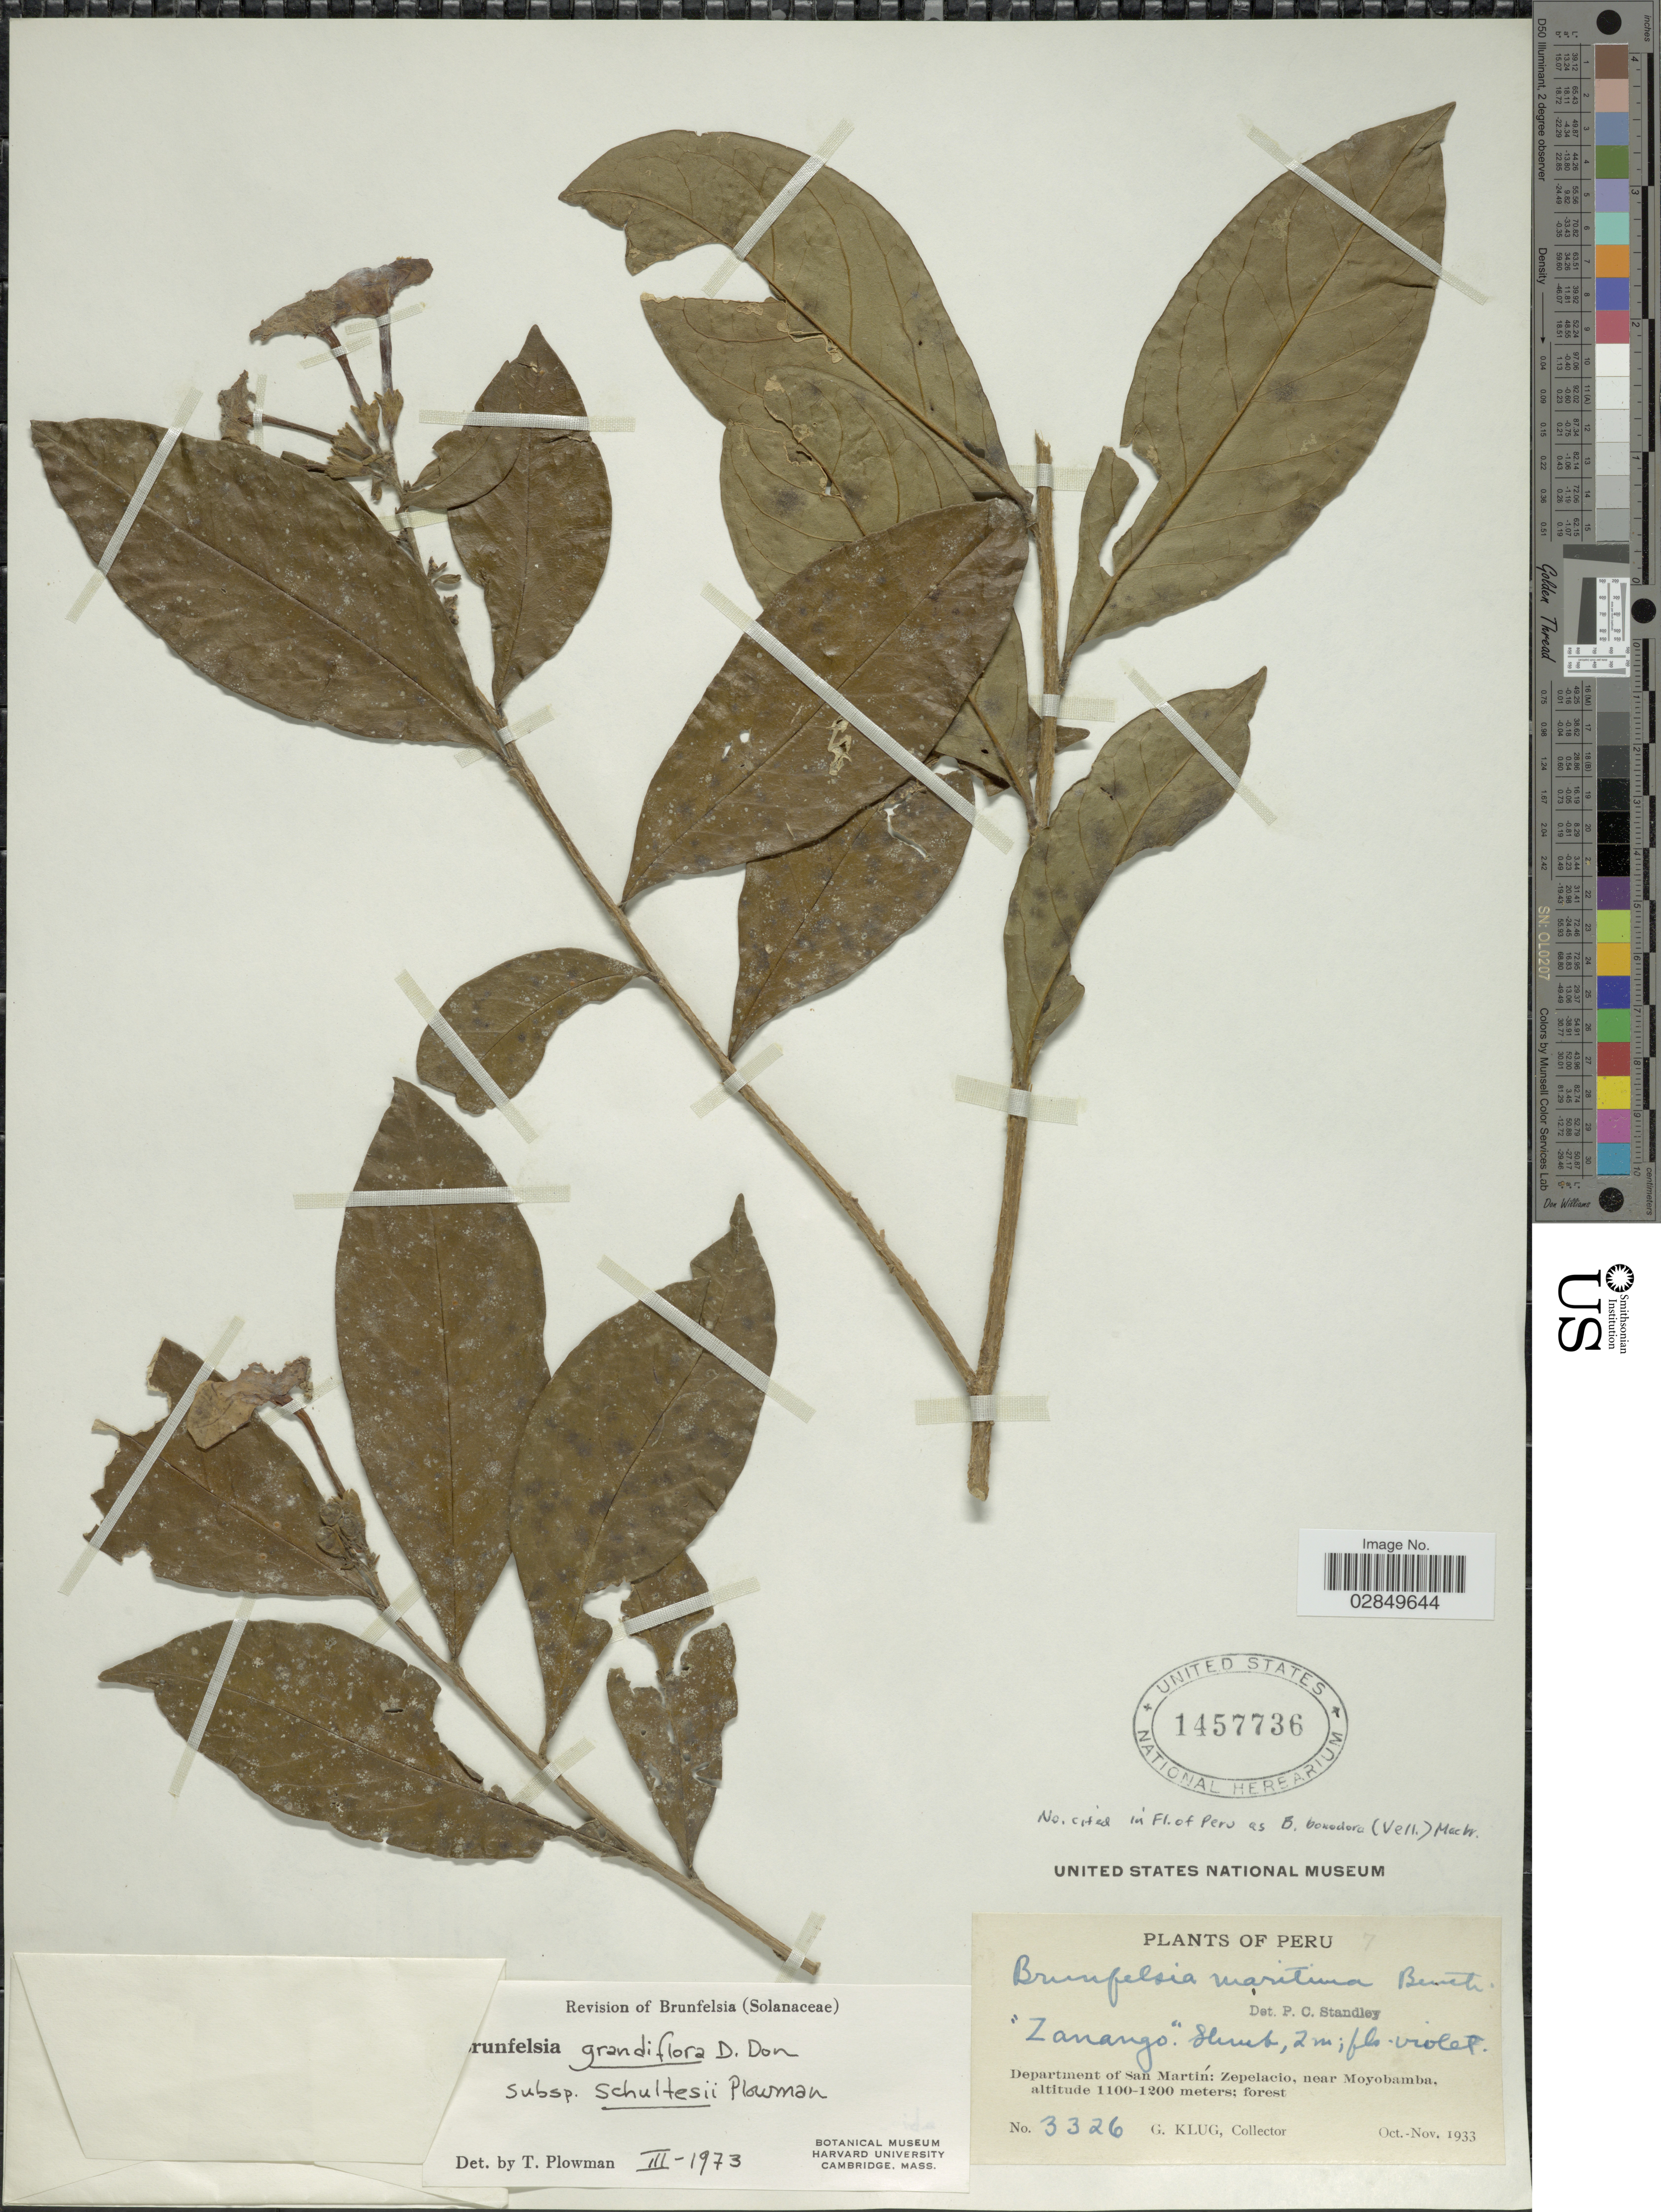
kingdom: Plantae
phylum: Tracheophyta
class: Magnoliopsida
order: Solanales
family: Solanaceae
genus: Brunfelsia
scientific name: Brunfelsia grandiflora subsp. schultesii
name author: Plowman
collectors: G. Klug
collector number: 3326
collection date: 1933-10/1933-11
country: Peru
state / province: San Martín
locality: Department of San Martín, Zepelacio, near Moyobamba.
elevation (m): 1100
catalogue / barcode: US 1457736